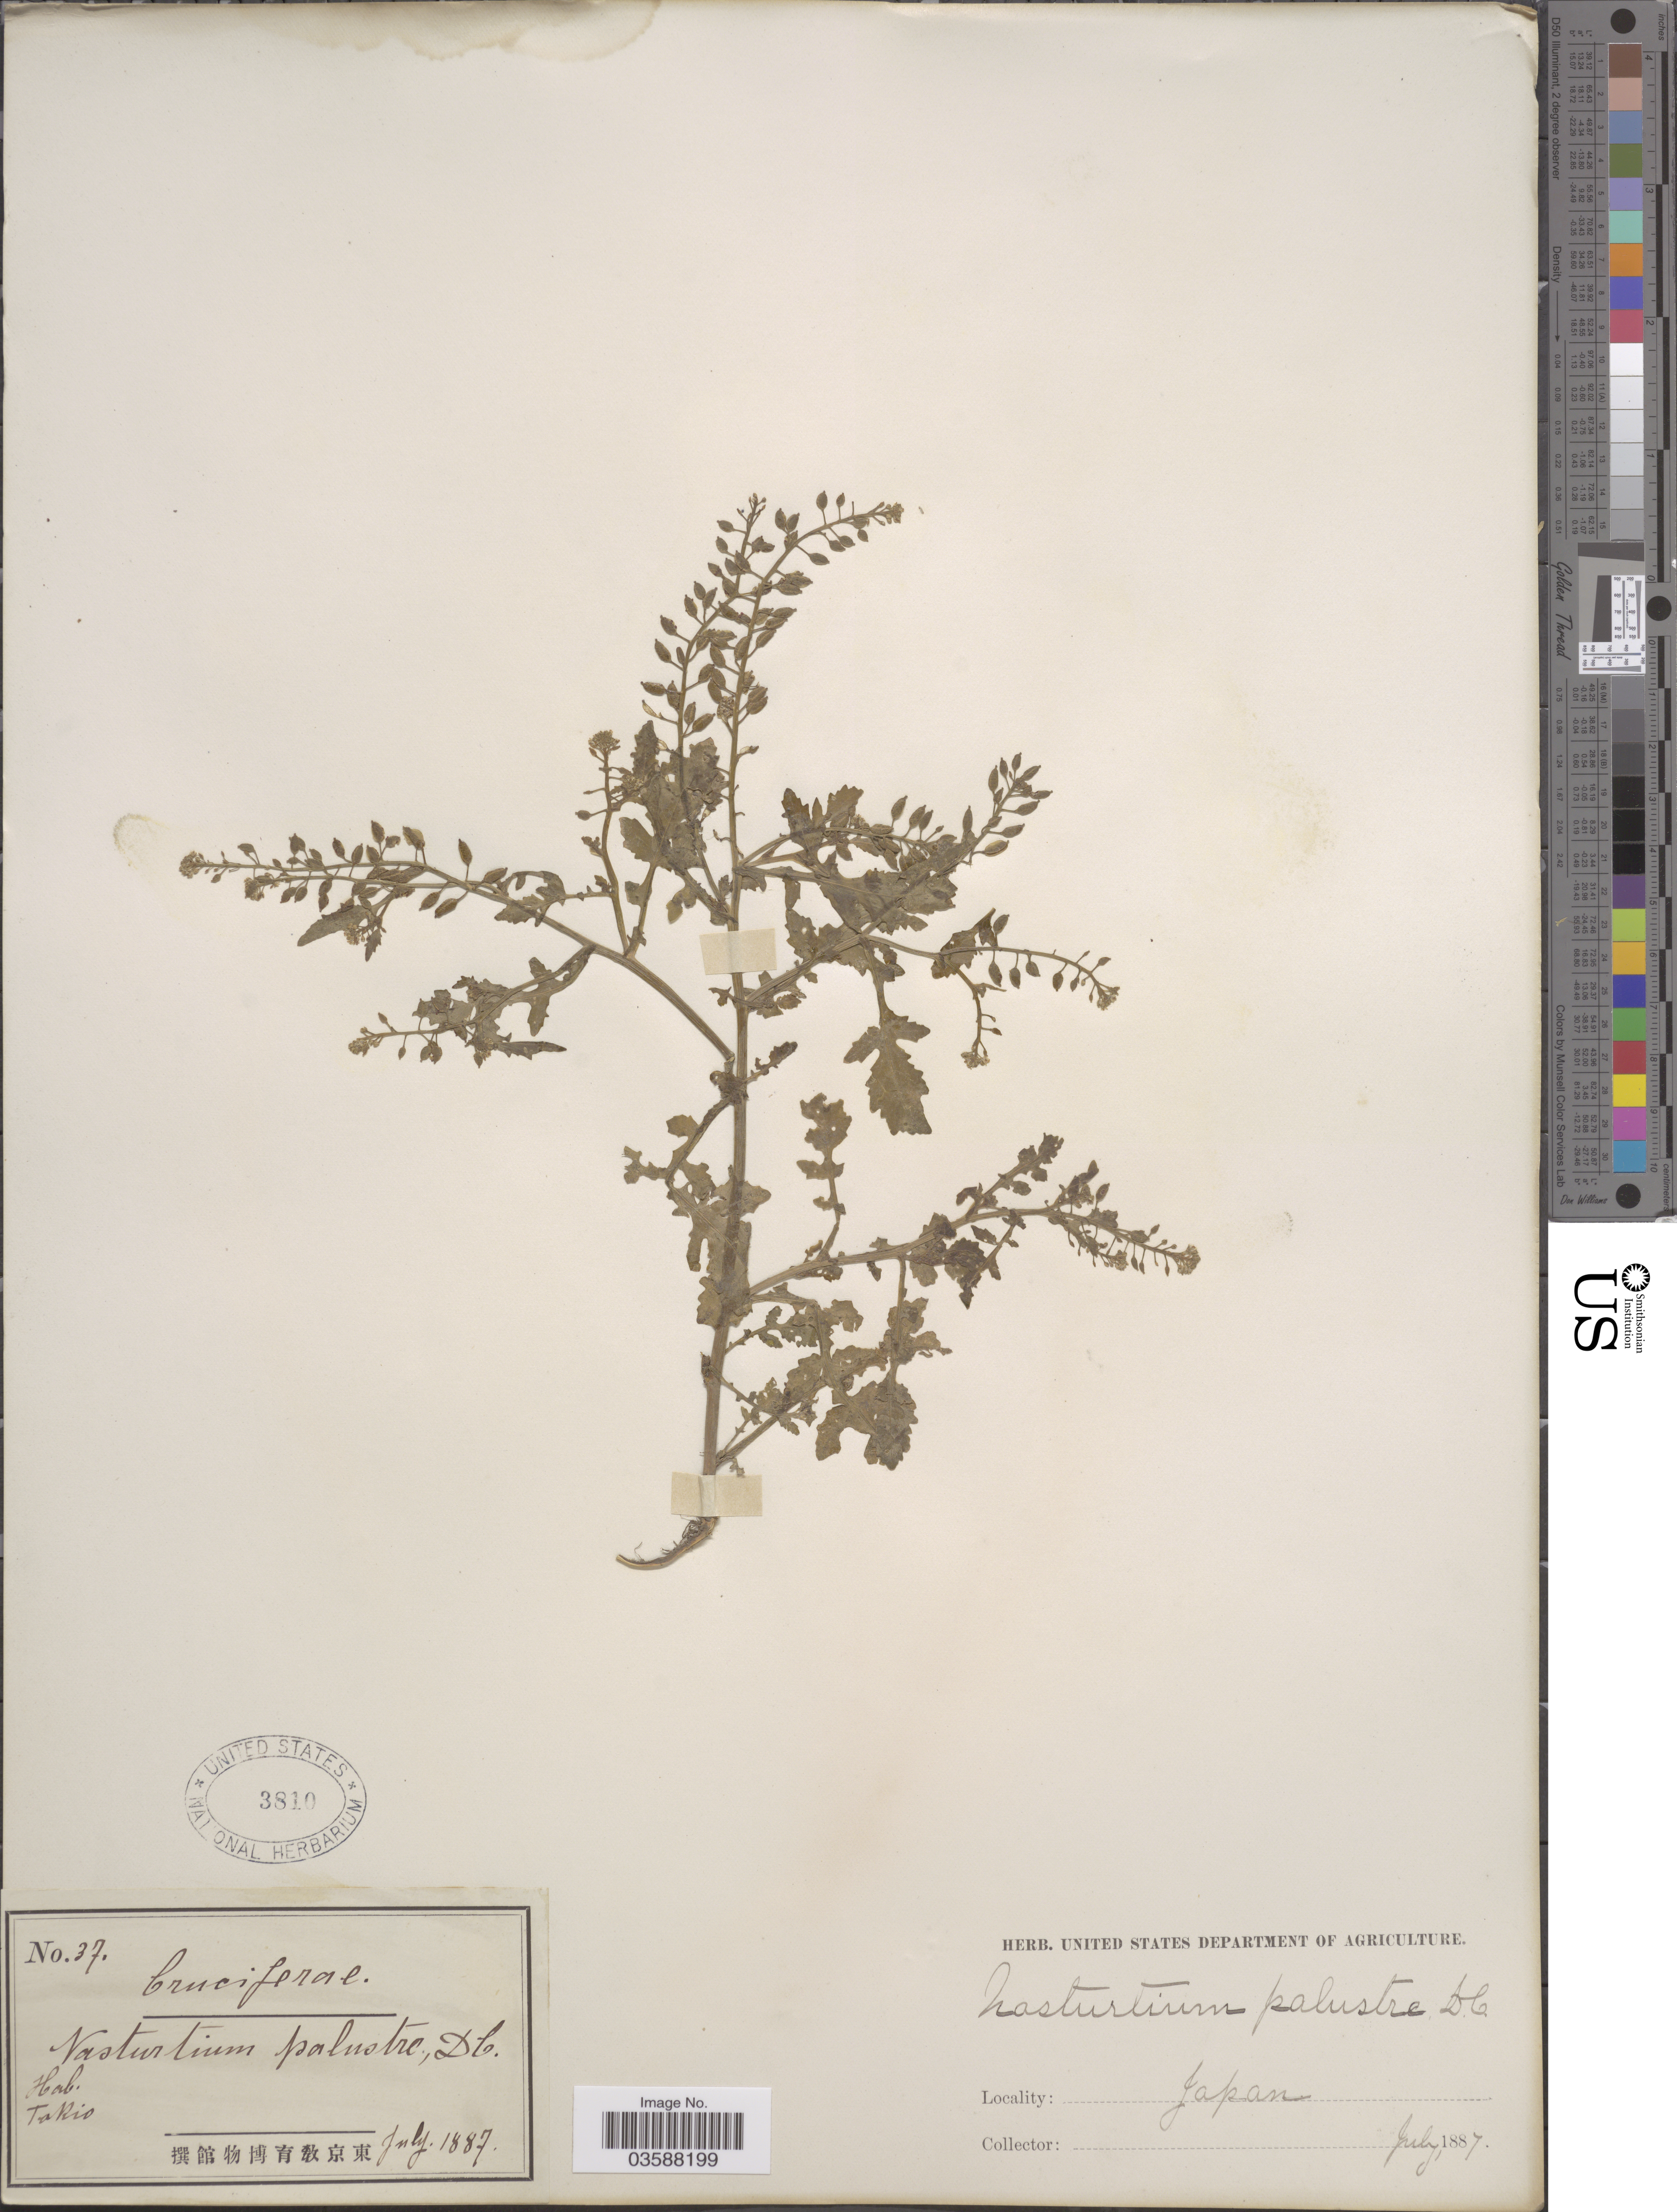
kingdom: Plantae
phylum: Tracheophyta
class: Magnoliopsida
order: Brassicales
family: Brassicaceae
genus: Rorippa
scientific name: Rorippa palustris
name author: (L.) Besser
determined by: Strong, M. T., (US), Smithsonian Institution - National Museum of Natural History (UNITED STATES)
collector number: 37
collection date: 1887-07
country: Japan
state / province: Tokyo, Federal City of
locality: Tokio.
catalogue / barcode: US 3810